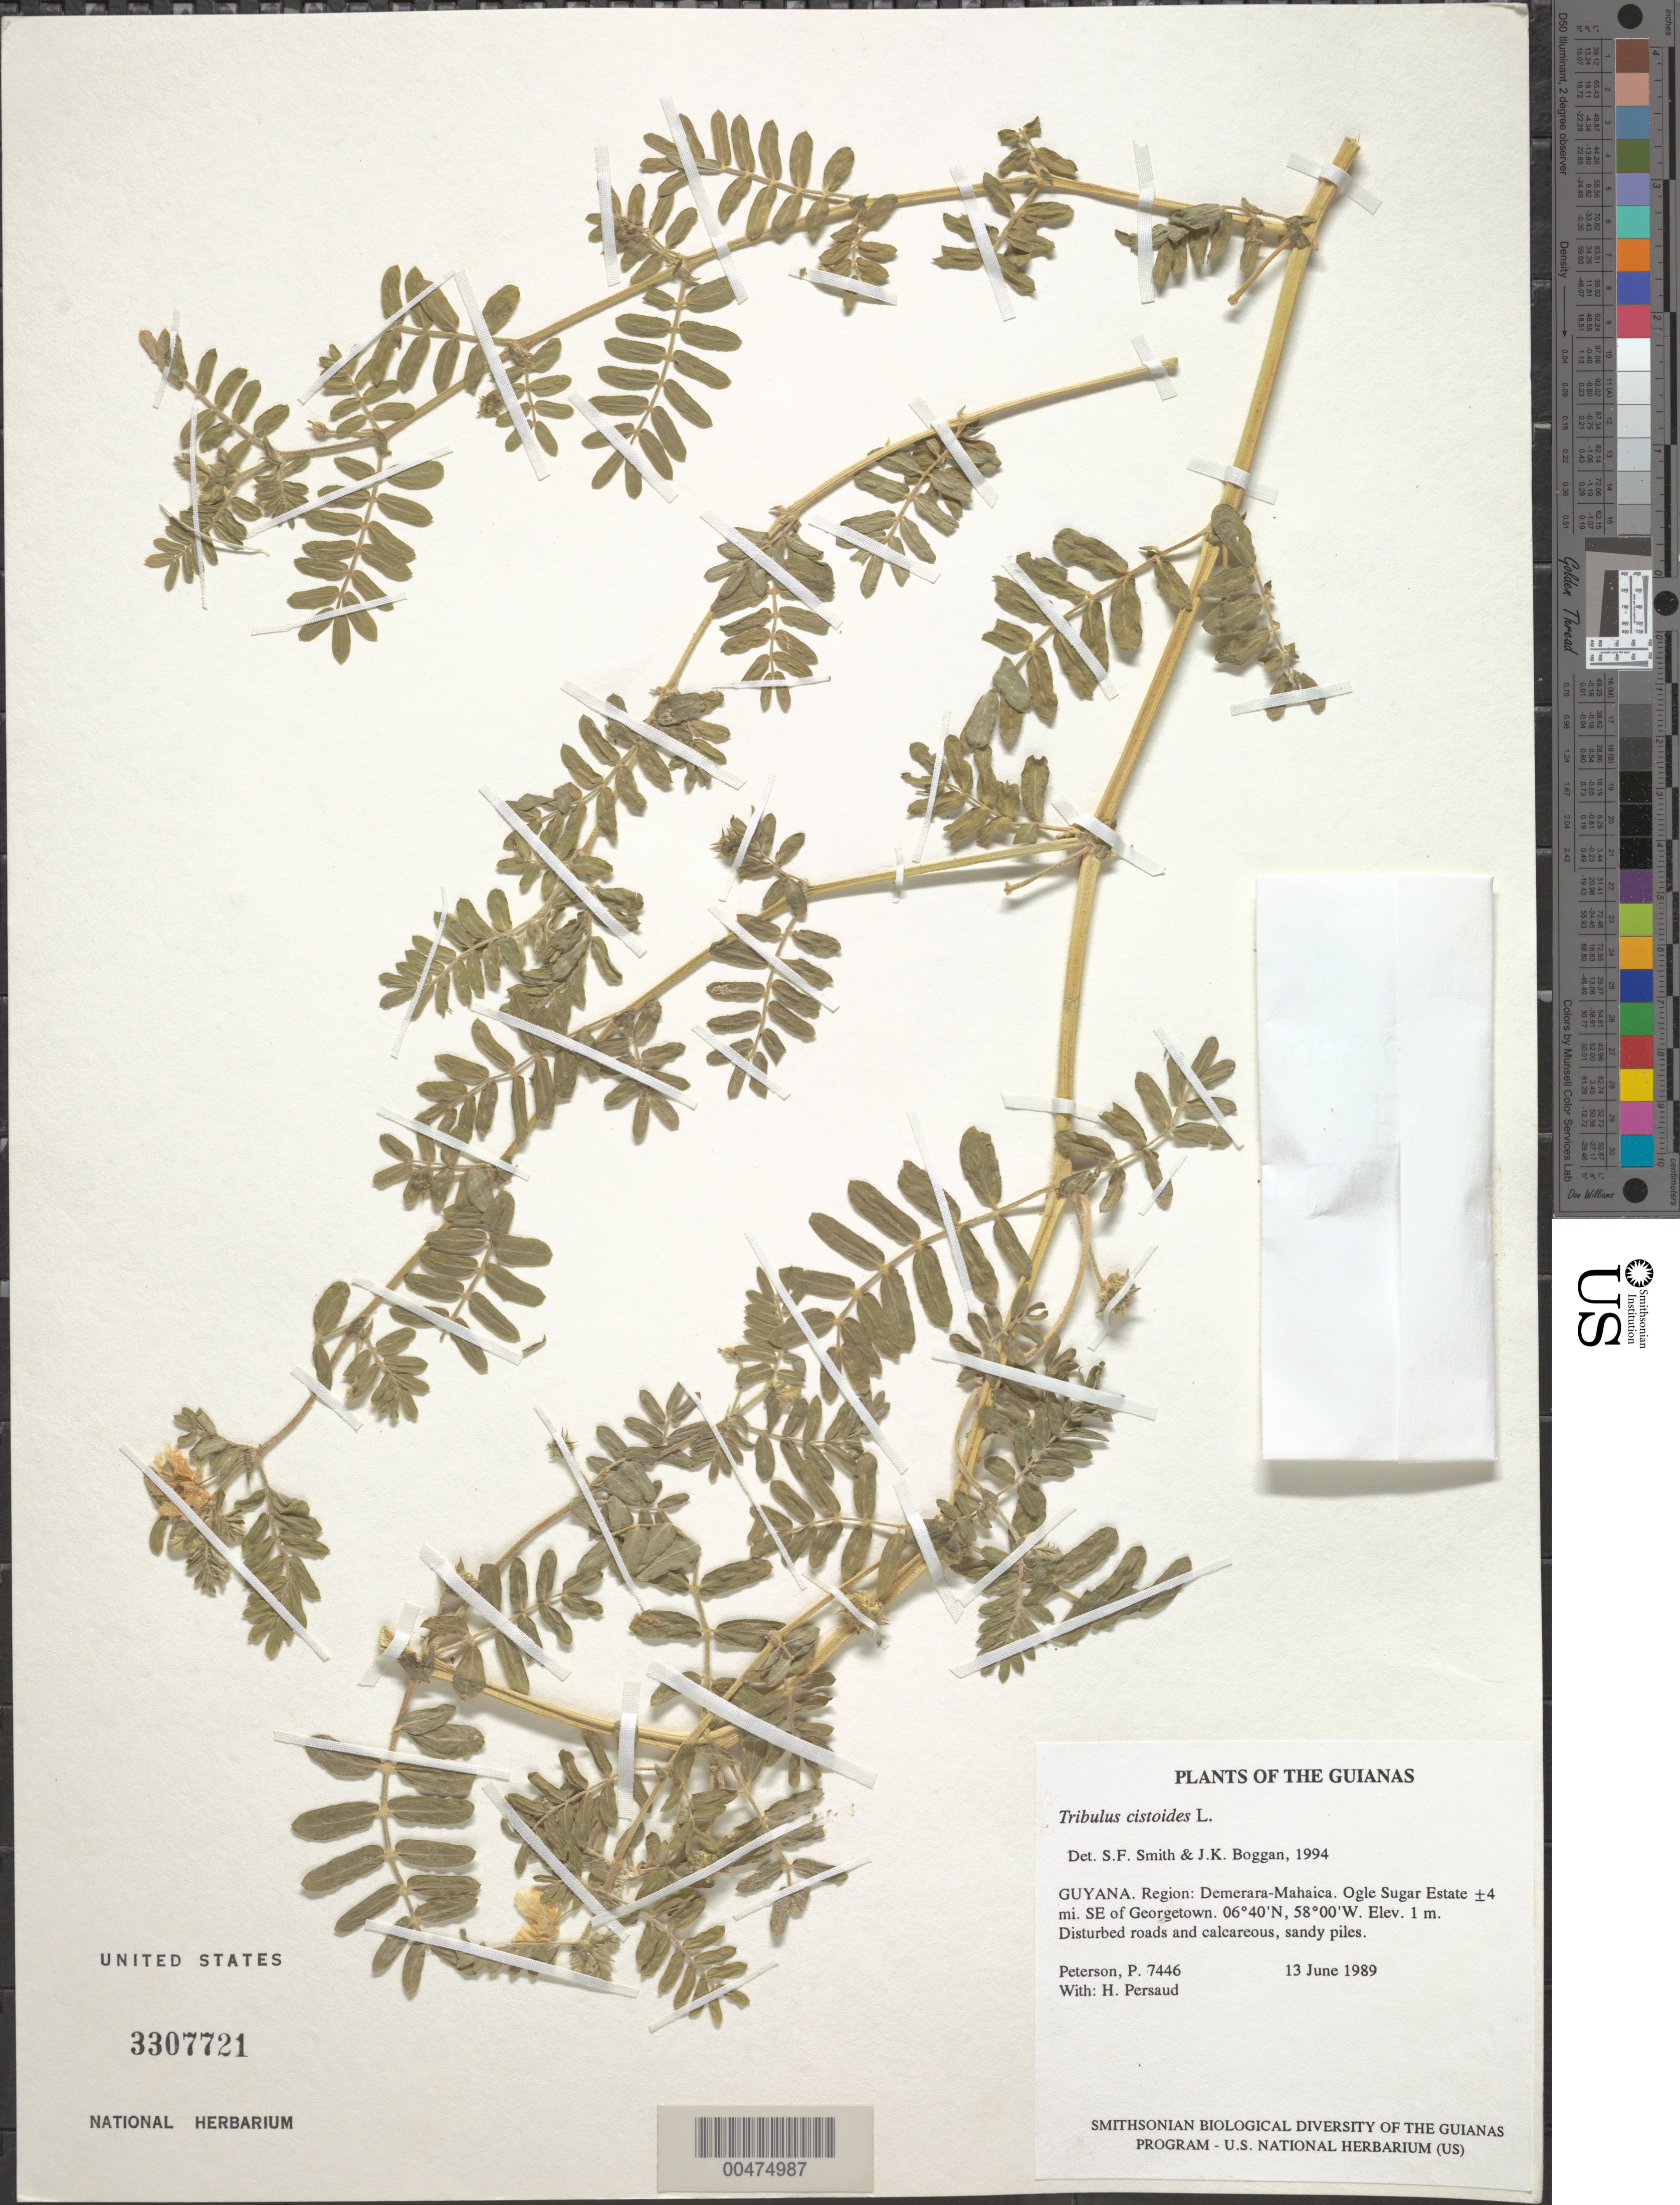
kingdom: Plantae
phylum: Tracheophyta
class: Magnoliopsida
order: Zygophyllales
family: Zygophyllaceae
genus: Tribulus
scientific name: Tribulus cistoides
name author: L.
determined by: Smith, Stephen F.; Boggan, J. K.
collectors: P. M. Peterson & H. Persaud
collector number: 7446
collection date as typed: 13 June 1989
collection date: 1989-06-13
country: Guyana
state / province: Demerara-Mahaica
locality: Ogle Sugar Estate ±4 mi. SE of Georgetown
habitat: Disturbed roads and calcareous, sandy piles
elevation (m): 1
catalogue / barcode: US 3307721